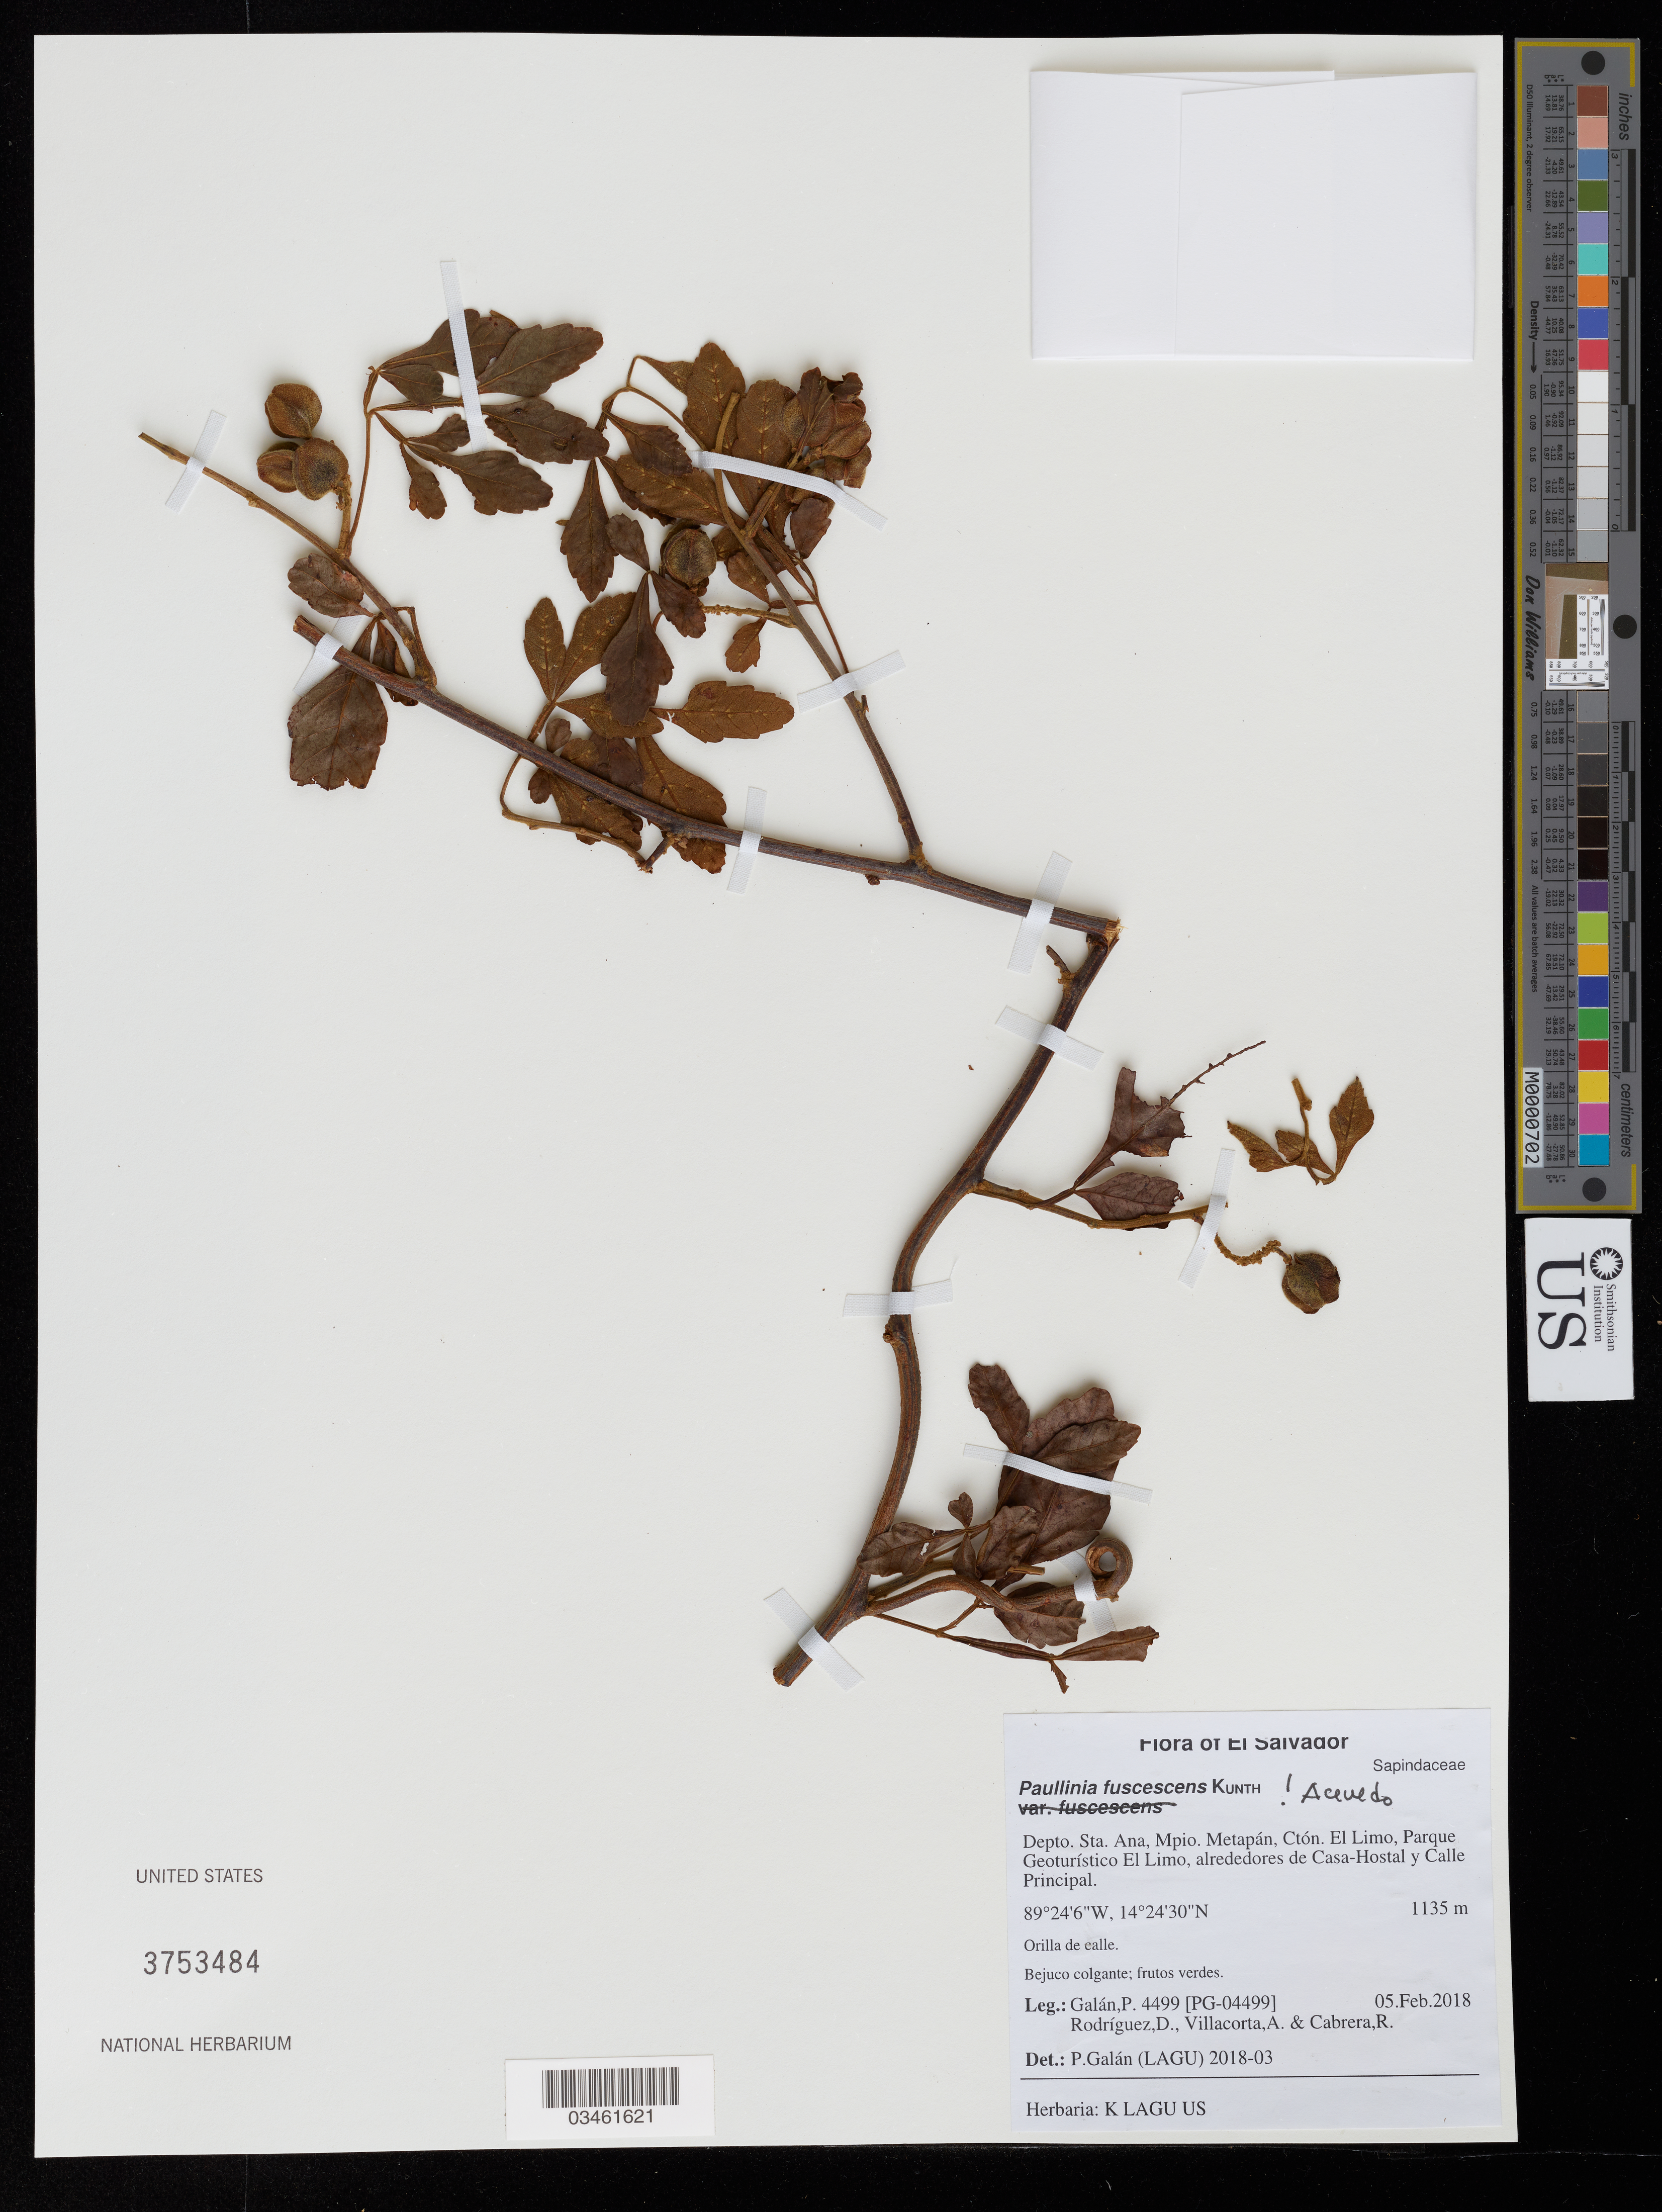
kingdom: Plantae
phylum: Tracheophyta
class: Magnoliopsida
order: Sapindales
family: Sapindaceae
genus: Paullinia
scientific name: Paullinia fuscescens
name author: Kunth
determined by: Acevedo-Rodriguez, P., (US), Smithsonian Institution - National Museum of Natural History (UNITED STATES)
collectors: P. Galan, D. Rodriguez, A. Villacorta & R. Cabrera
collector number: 4499 [PG-04499]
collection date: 2018-02-05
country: El Salvador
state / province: Santa Ana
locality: Depto. Sta Ana, Mpio. Metapán, Ctón. El Limo, Parque Geoturístico El Limo, alrededores de Casa-Hostal y Calle Principal. Orilla de calle.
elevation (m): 1135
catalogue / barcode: US 3753484